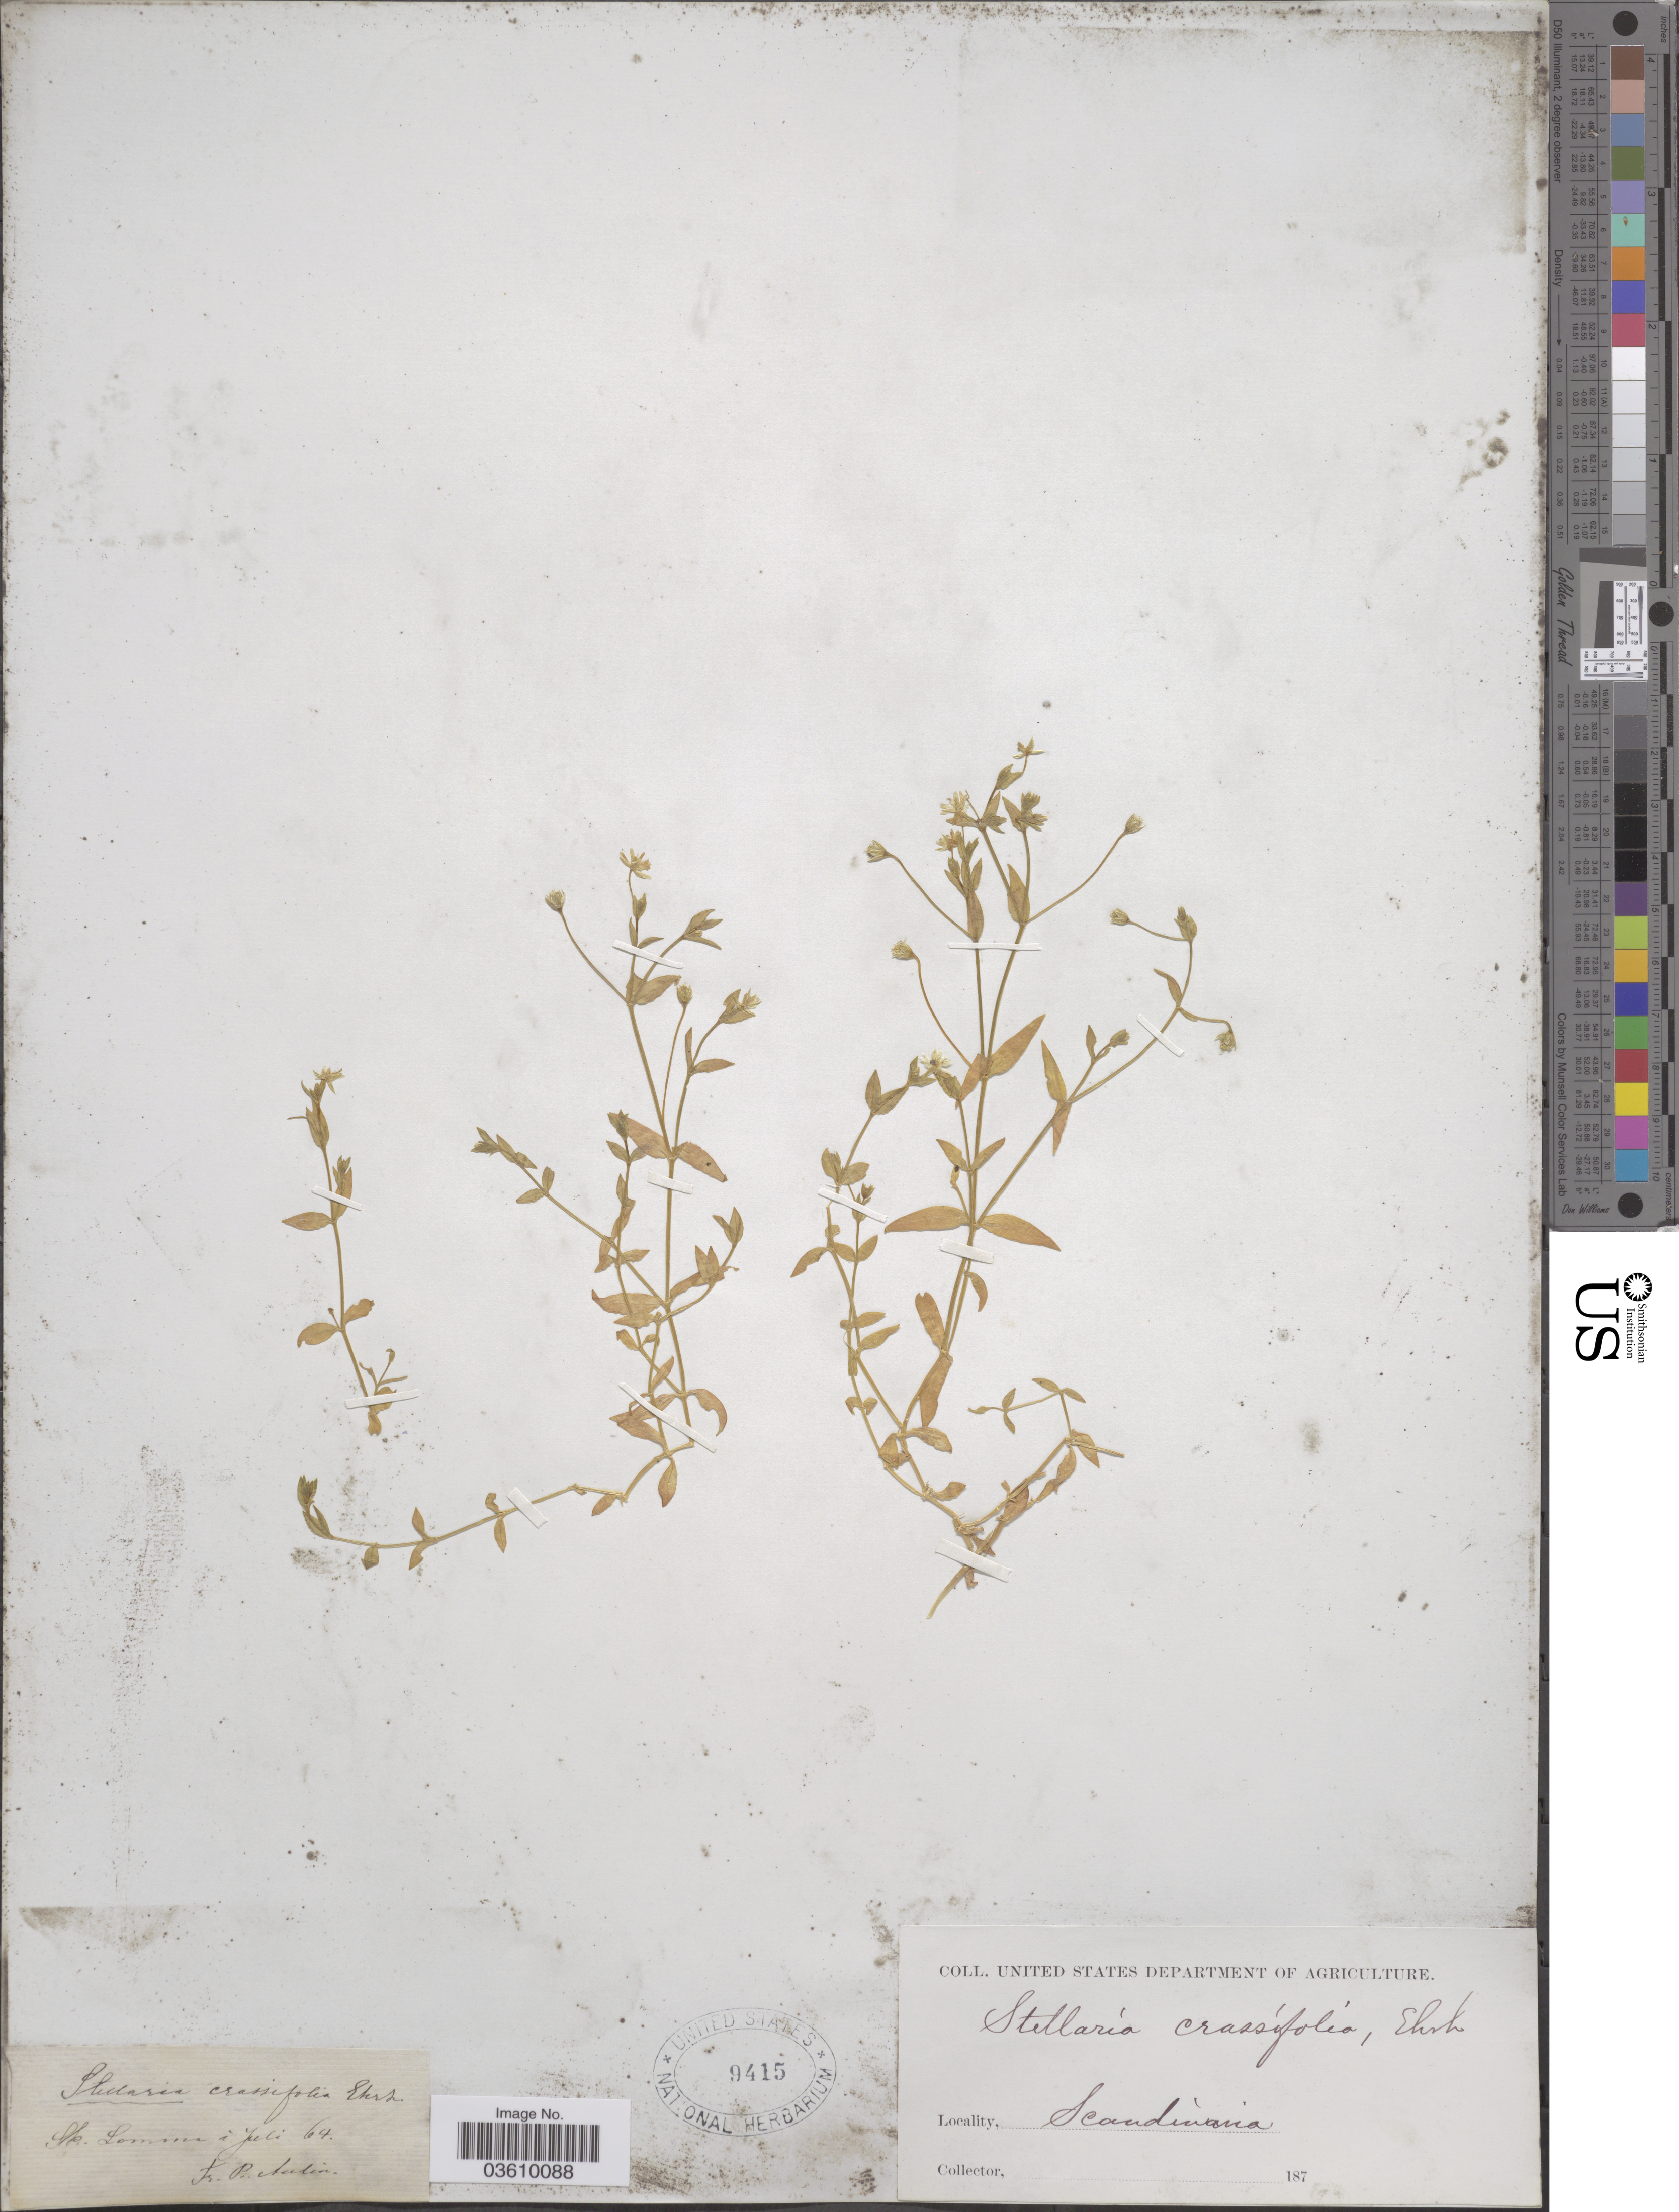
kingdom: Plantae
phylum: Tracheophyta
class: Magnoliopsida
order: Caryophyllales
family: Caryophyllaceae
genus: Stellaria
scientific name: Stellaria crassifolia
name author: Ehrh.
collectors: R. Aulin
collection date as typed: Transcribed d/m/y: /7/64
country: Sweden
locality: Sk. Lomma. Scandinavia.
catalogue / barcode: US 9415